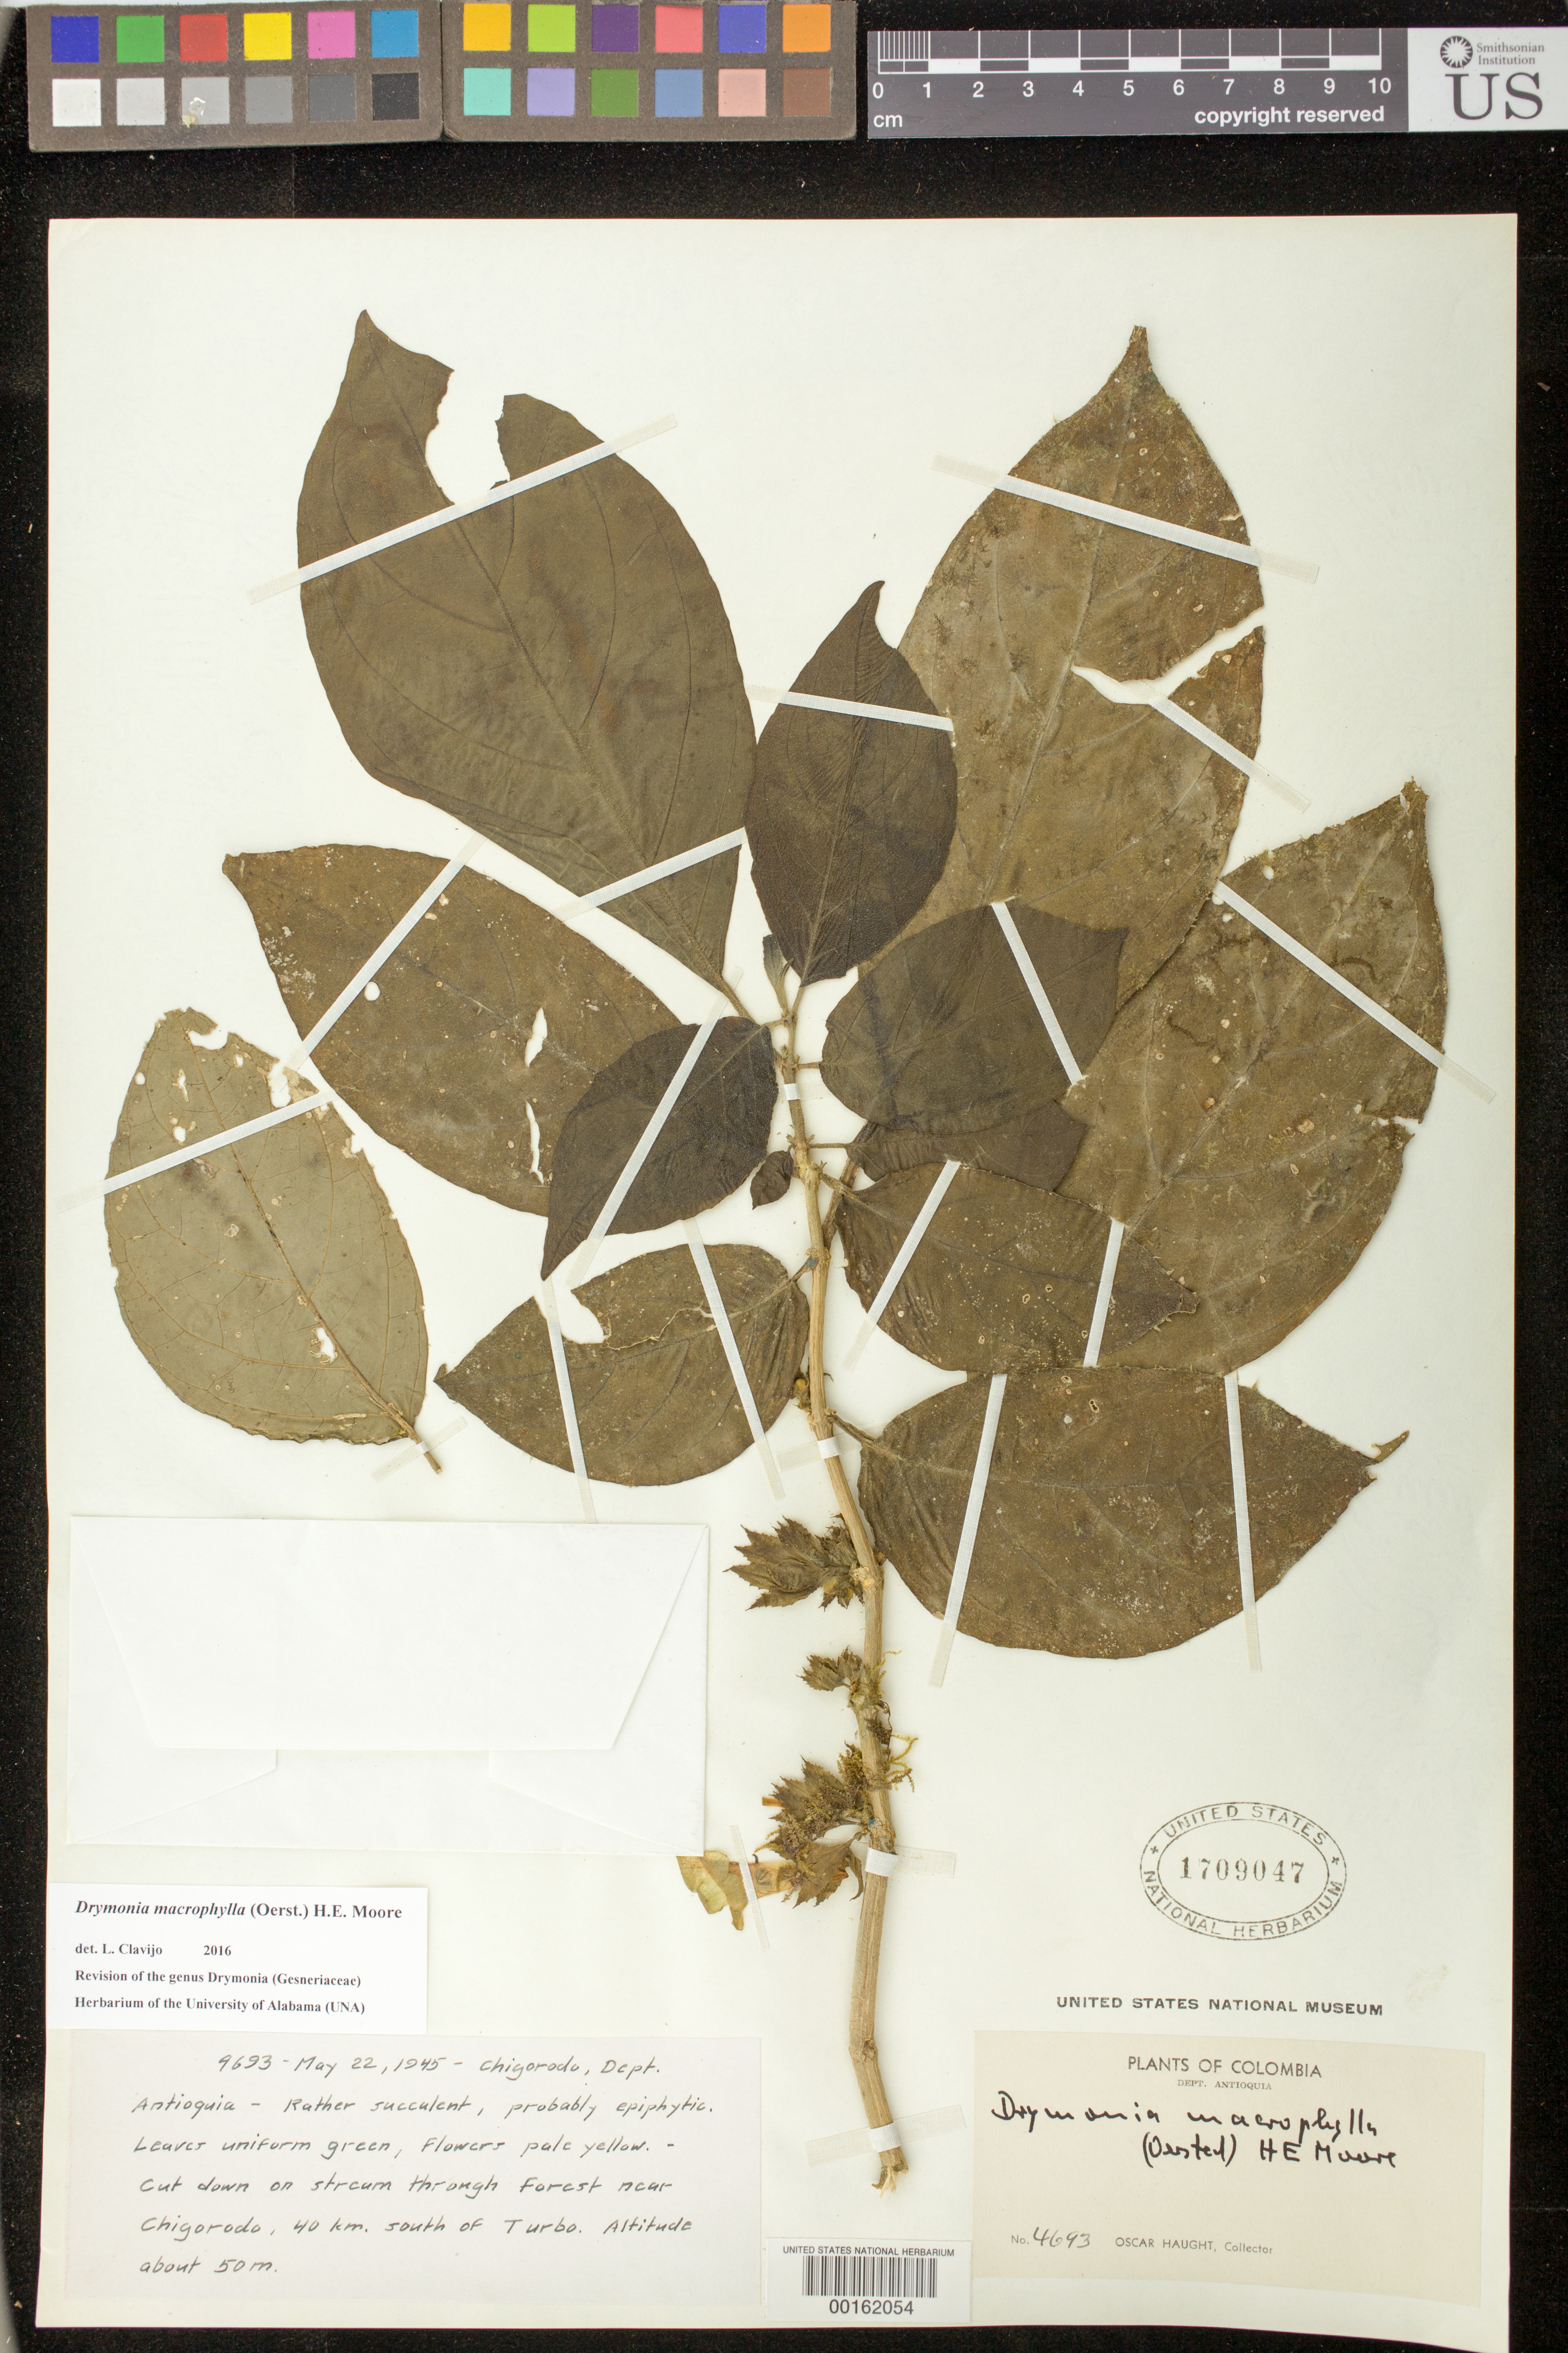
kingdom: Plantae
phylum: Tracheophyta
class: Magnoliopsida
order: Lamiales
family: Gesneriaceae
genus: Drymonia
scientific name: Drymonia macrophylla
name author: (Oerst.) H.E. Moore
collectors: O. L. Haught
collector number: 4693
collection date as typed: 22 May 1945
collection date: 1945-05-22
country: Colombia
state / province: Antioquia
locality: Chigorodo, 40 km S of Turbo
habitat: Cut down on stream through forest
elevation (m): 50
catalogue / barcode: US 1709047